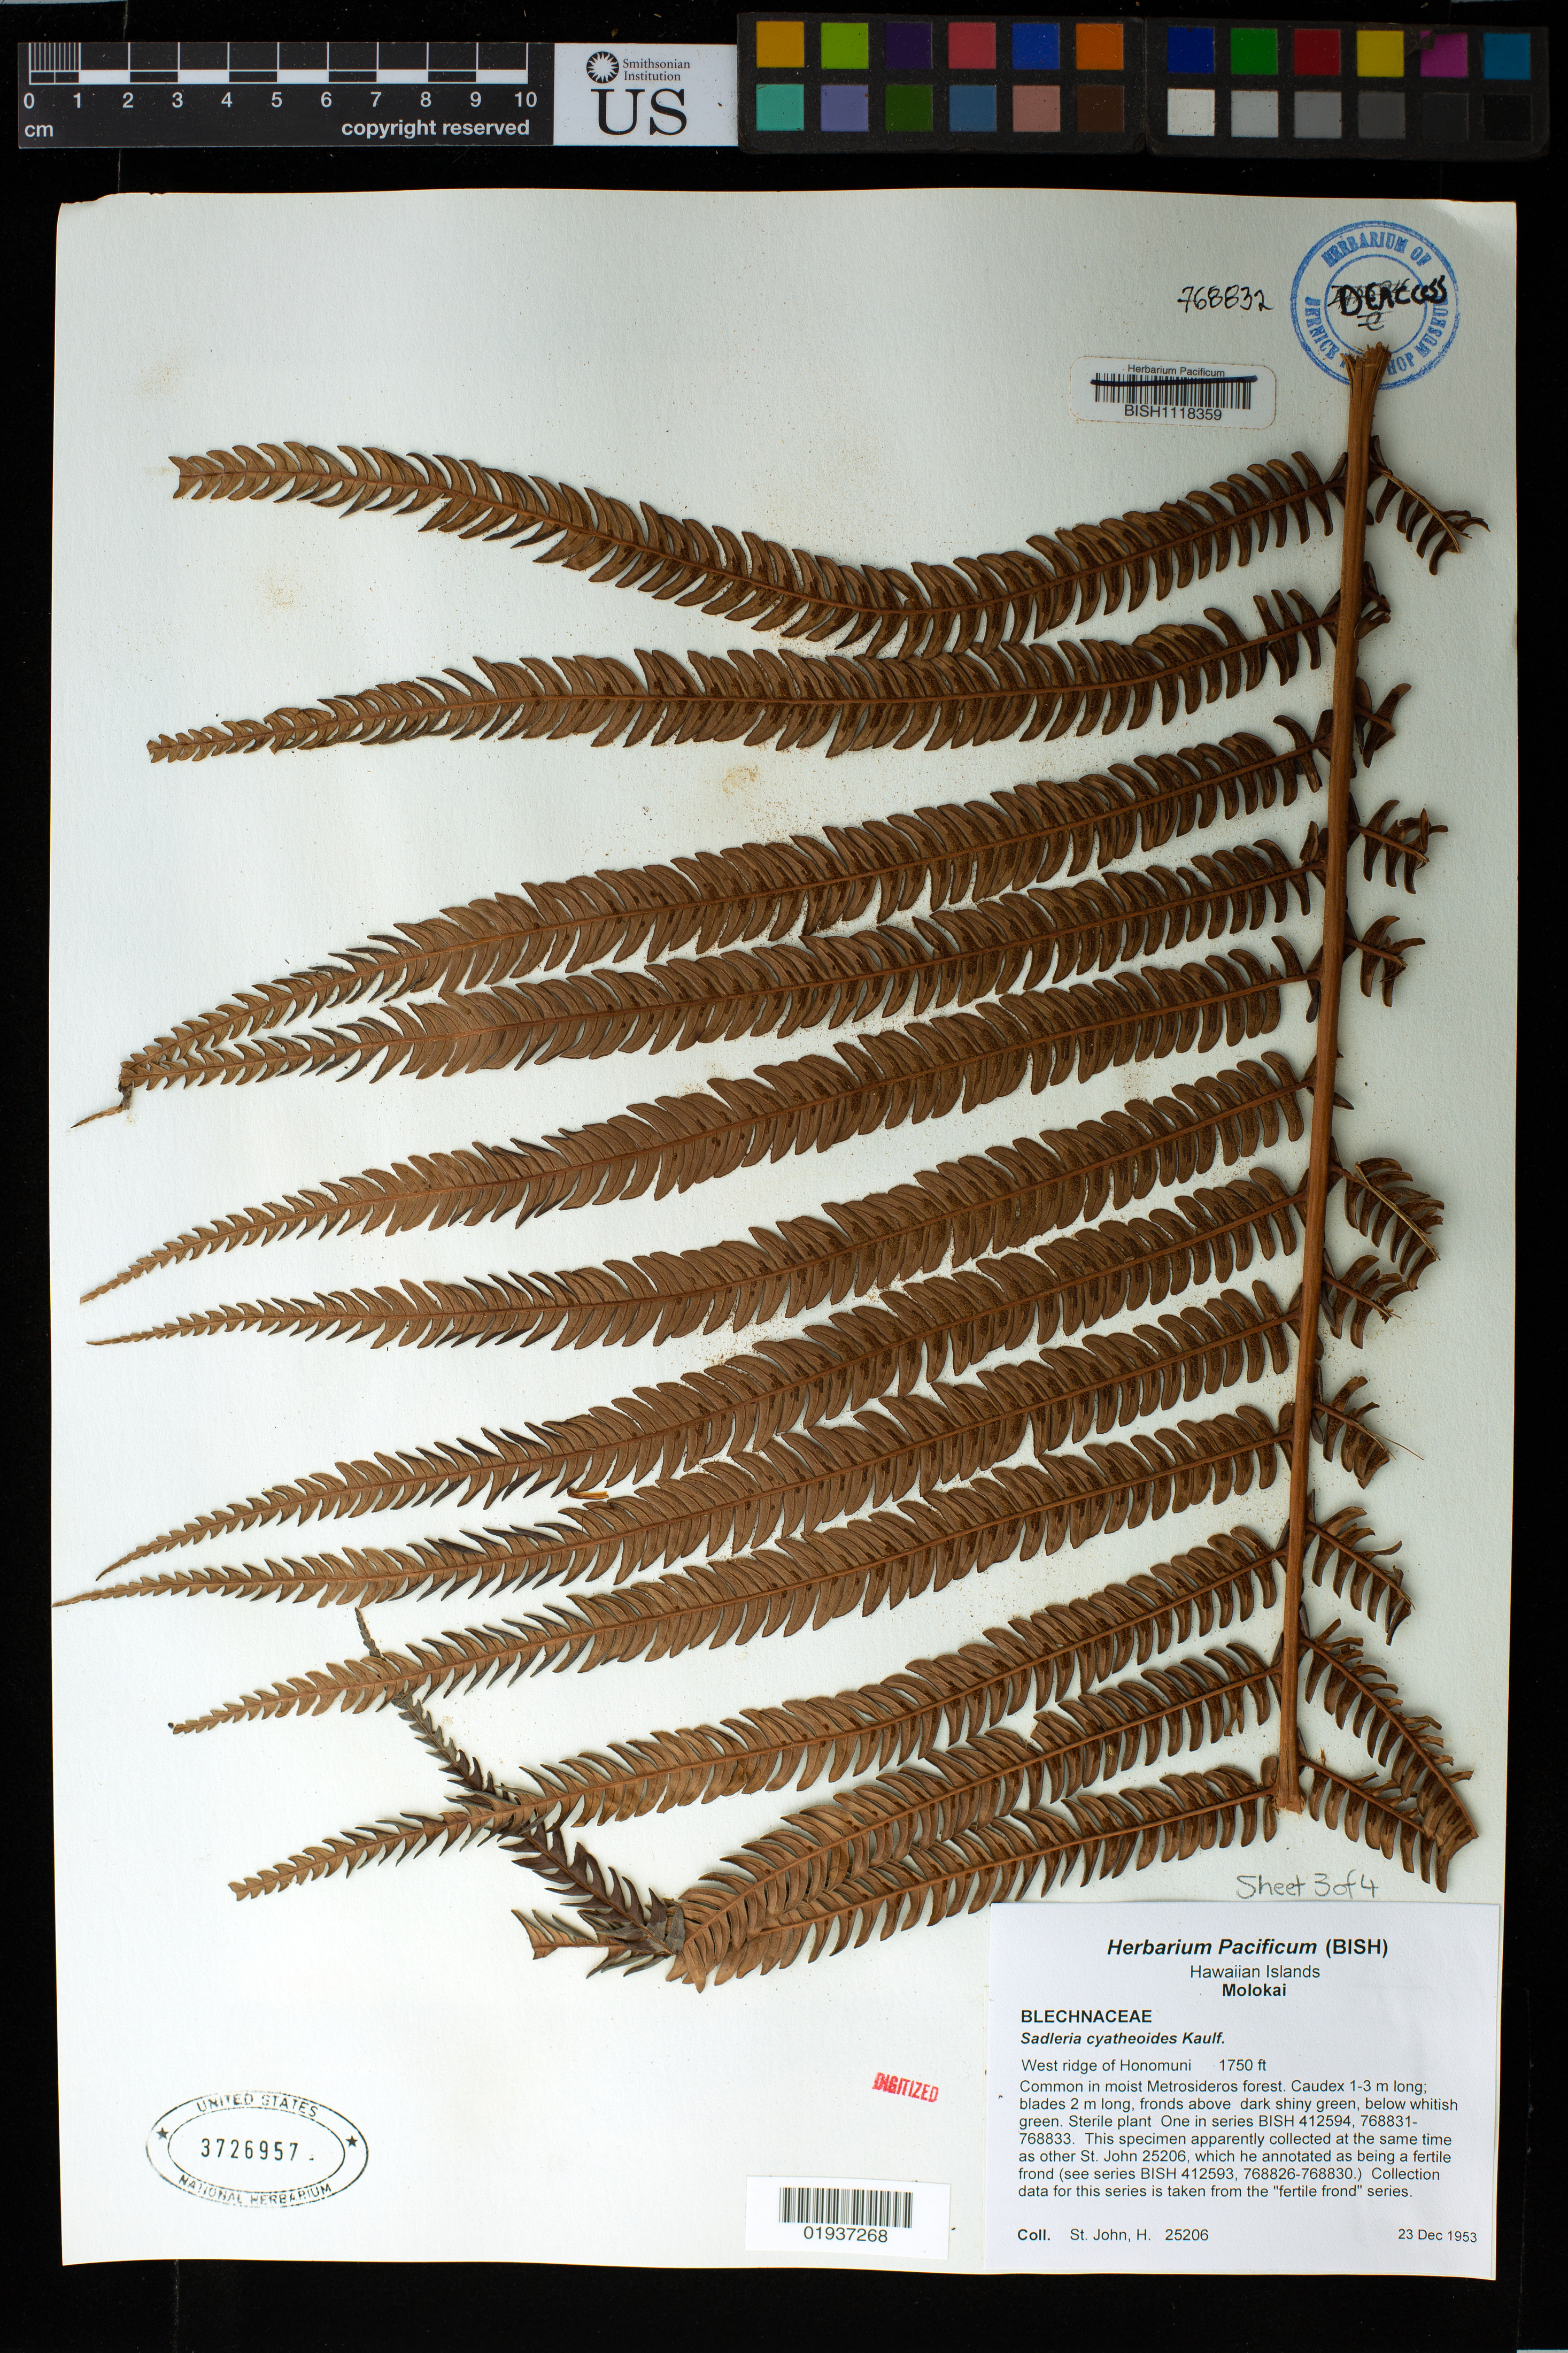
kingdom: Plantae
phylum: Tracheophyta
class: Polypodiopsida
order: Polypodiales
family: Blechnaceae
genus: Sadleria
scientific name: Sadleria cyatheoides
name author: Kaulf.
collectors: H. St. John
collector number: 25206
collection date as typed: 23 Dec 1953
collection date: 1953-12-23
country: United States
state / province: Hawaii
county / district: Maui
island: Moloka'i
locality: W ridge of Honomuni, Molokai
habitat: Moist forest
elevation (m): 533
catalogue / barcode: US 3726957